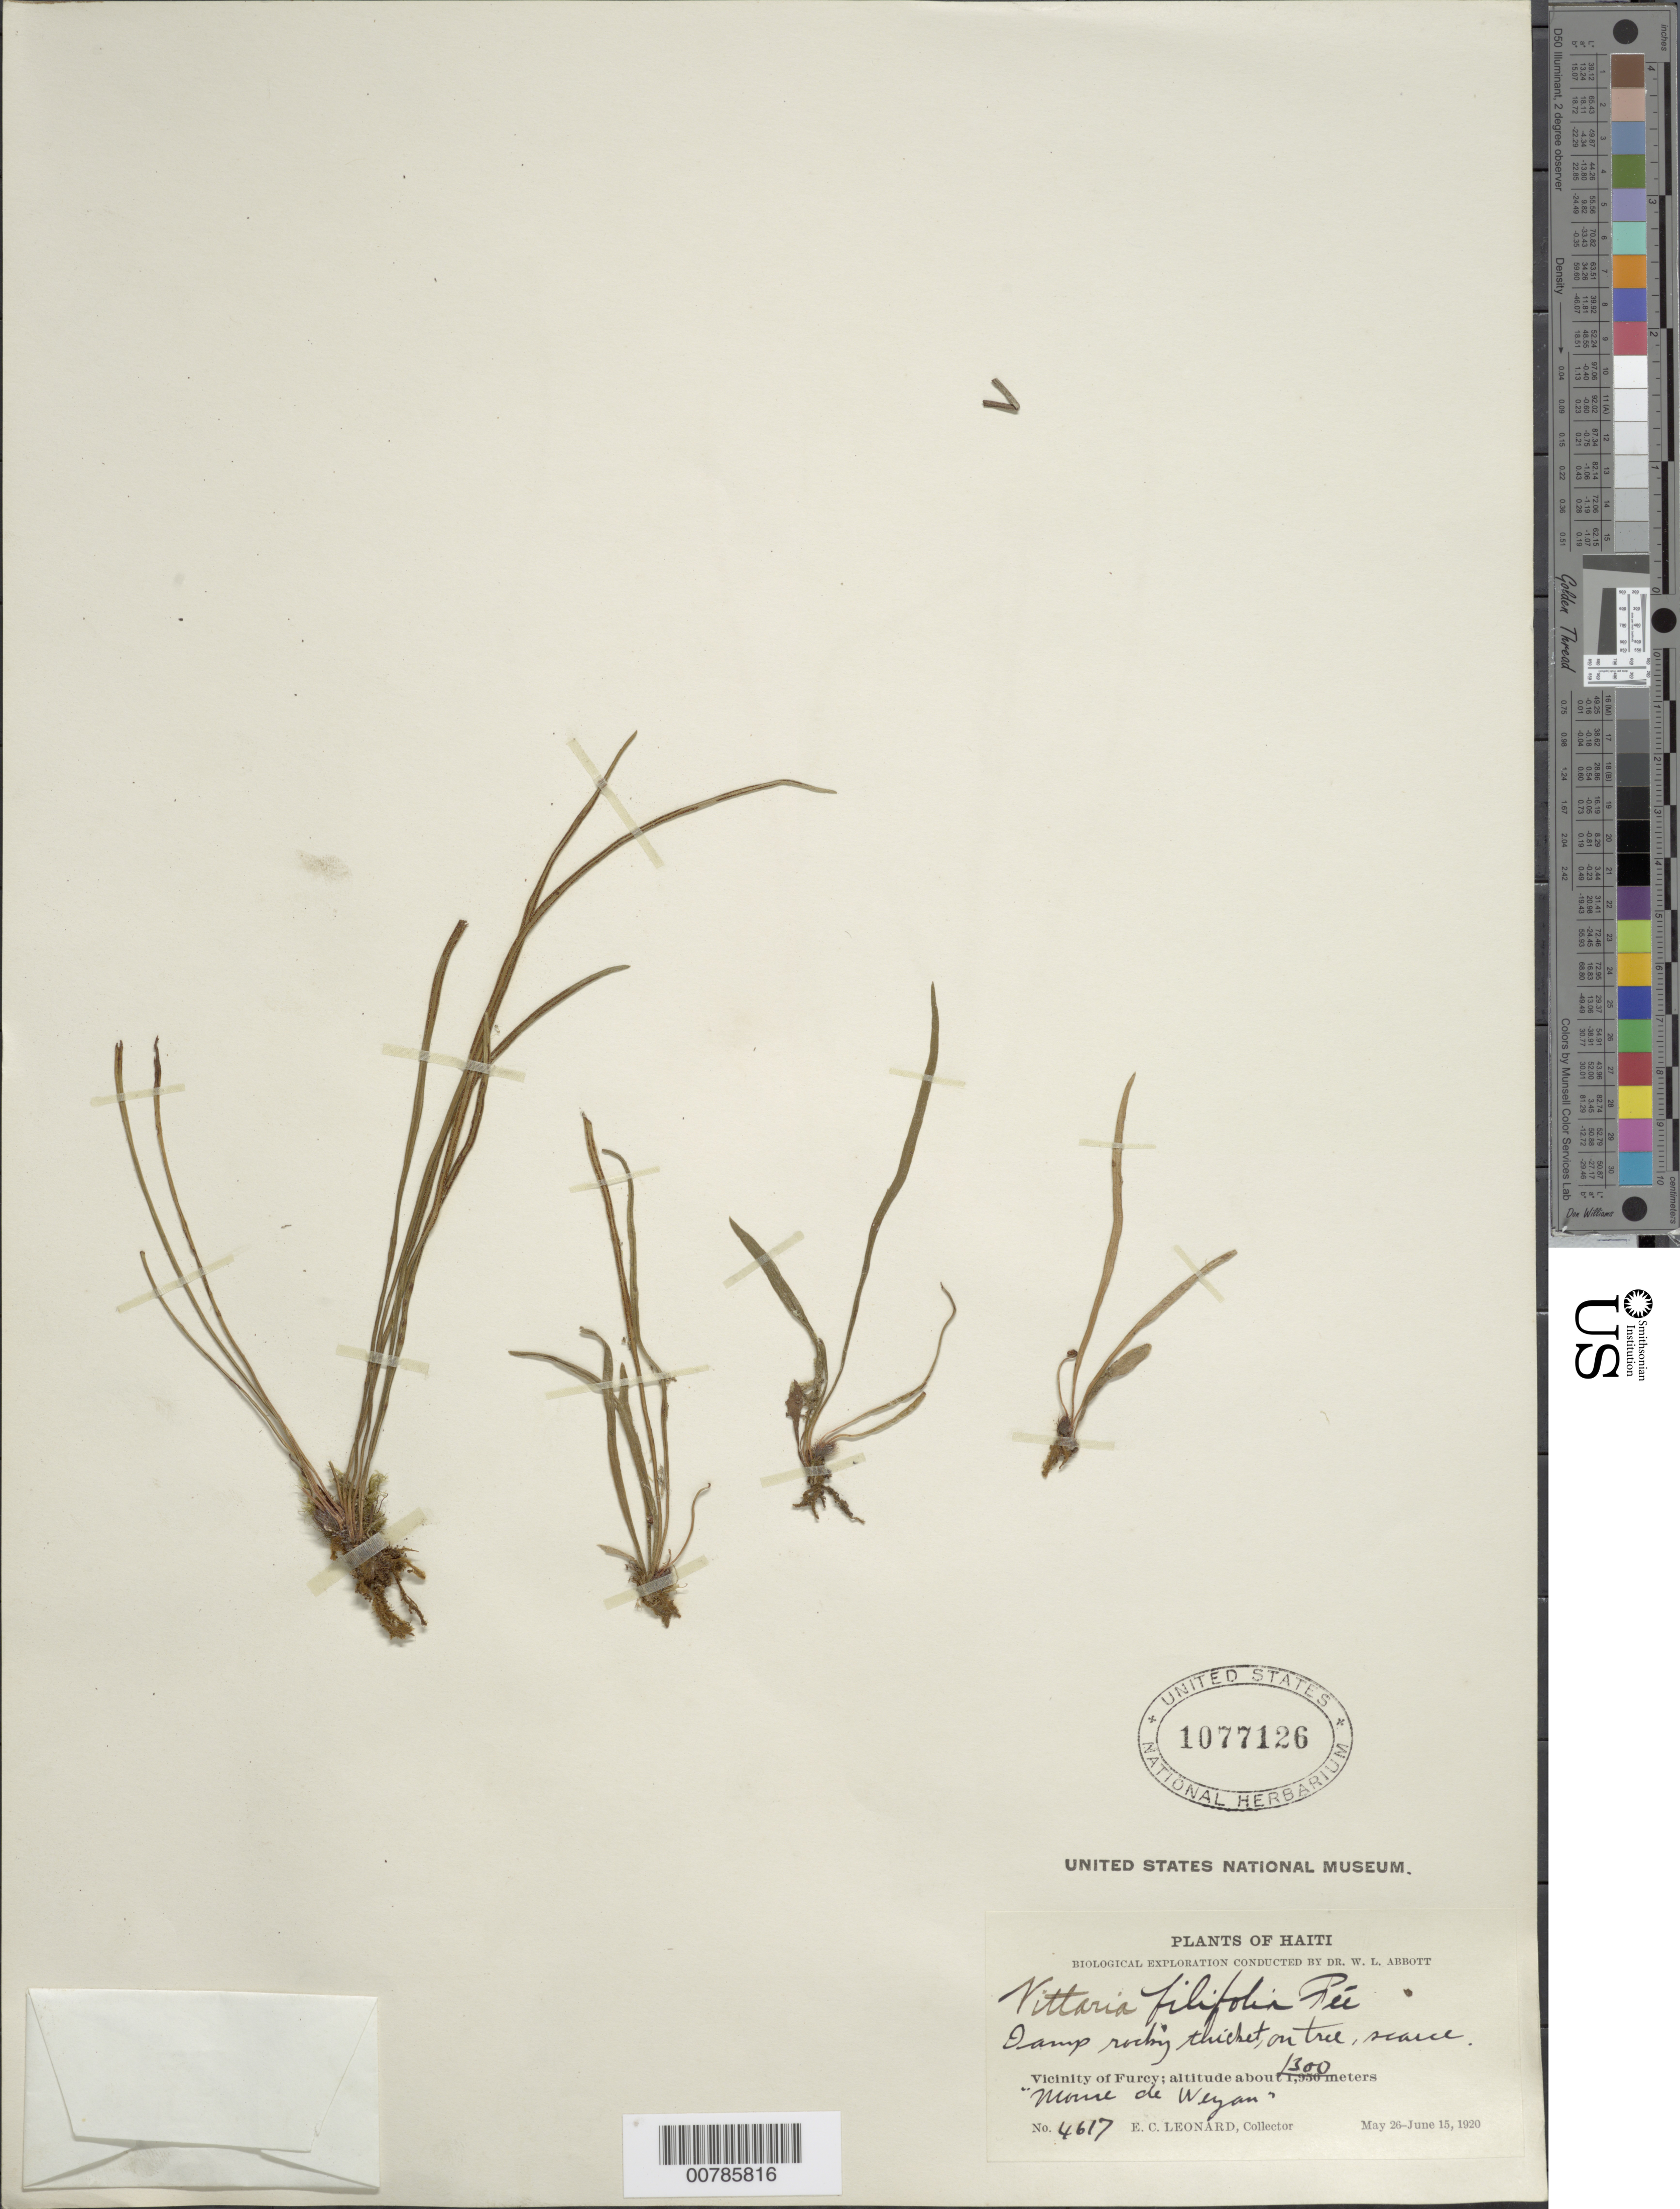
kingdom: Plantae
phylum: Tracheophyta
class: Polypodiopsida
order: Polypodiales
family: Pteridaceae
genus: Vittaria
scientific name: Vittaria graminifolia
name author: Kaulf.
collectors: E. C. Leonard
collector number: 4617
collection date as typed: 26 May 1920 15 Jun 1920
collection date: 1920-05-26/1920-06-15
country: Haiti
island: Hispaniola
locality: Furcy, vicinity; "Morne de Weyan"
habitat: Damp rocky thicket on tree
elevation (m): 1300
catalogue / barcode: US 1077126